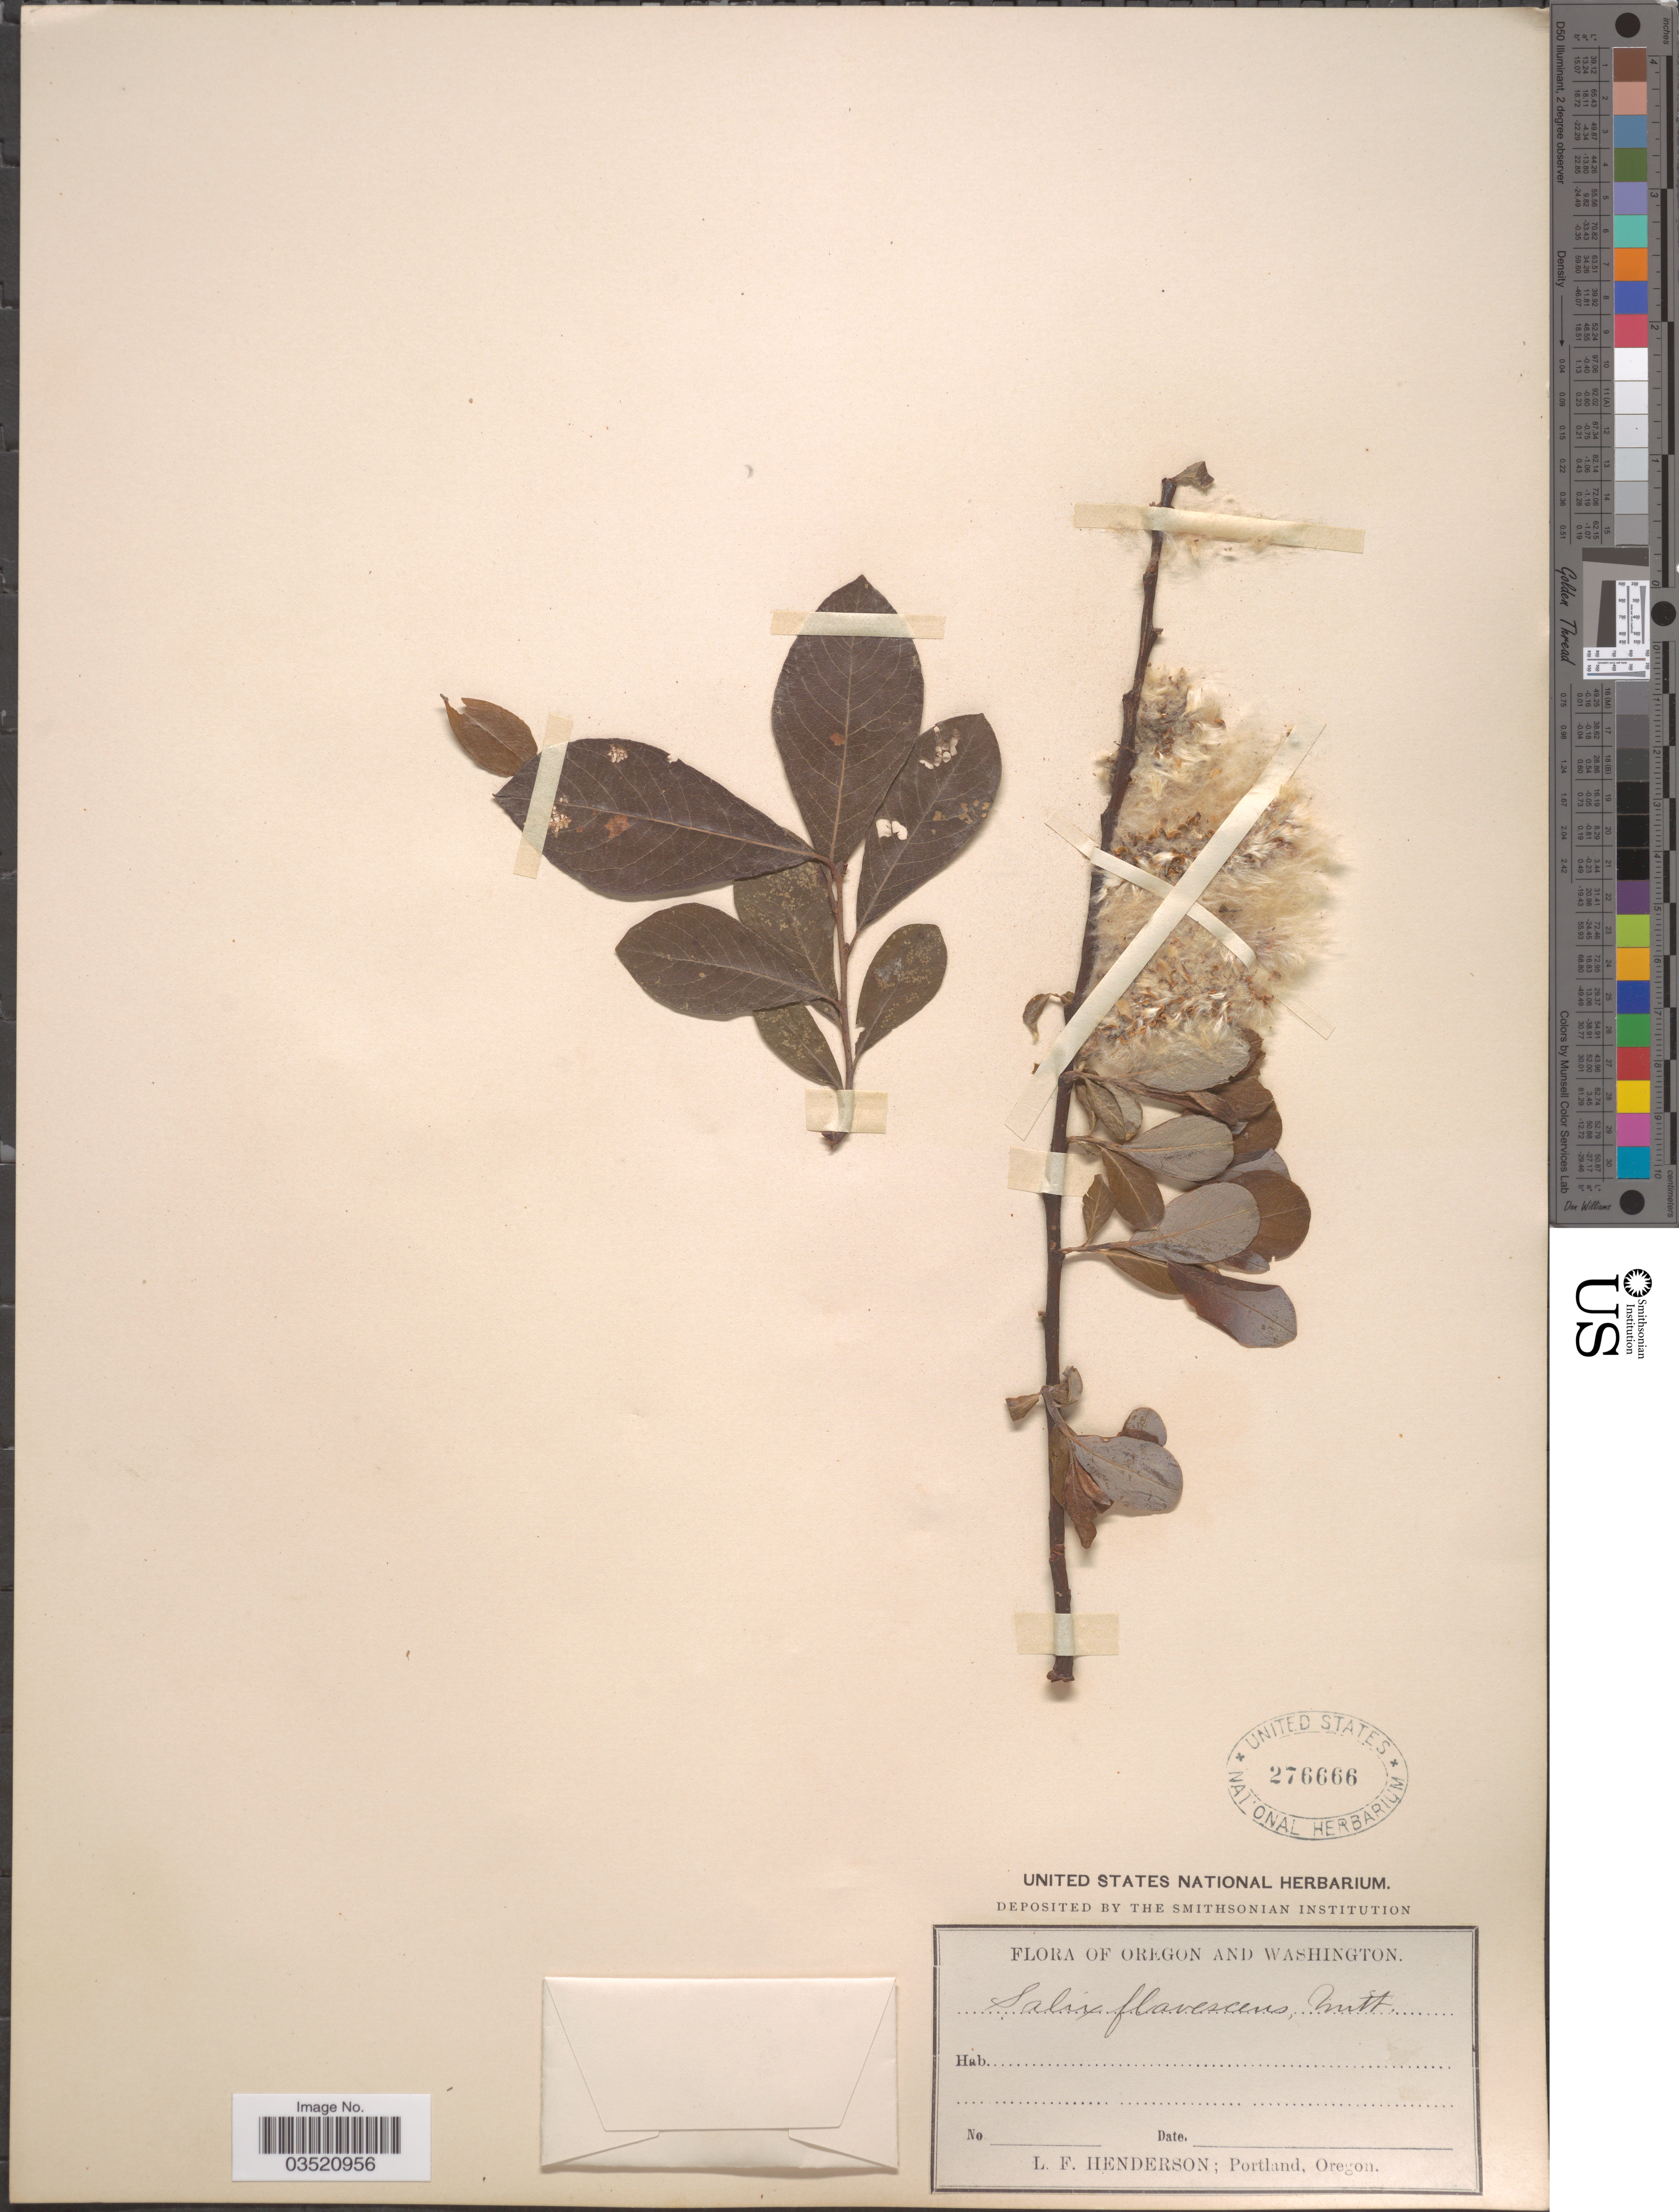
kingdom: Plantae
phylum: Tracheophyta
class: Magnoliopsida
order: Malpighiales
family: Salicaceae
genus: Salix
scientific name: Salix scouleriana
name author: Barratt ex Hook.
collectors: L. Henderson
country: United States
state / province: Oregon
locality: Portland [unsure placement]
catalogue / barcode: US 276666